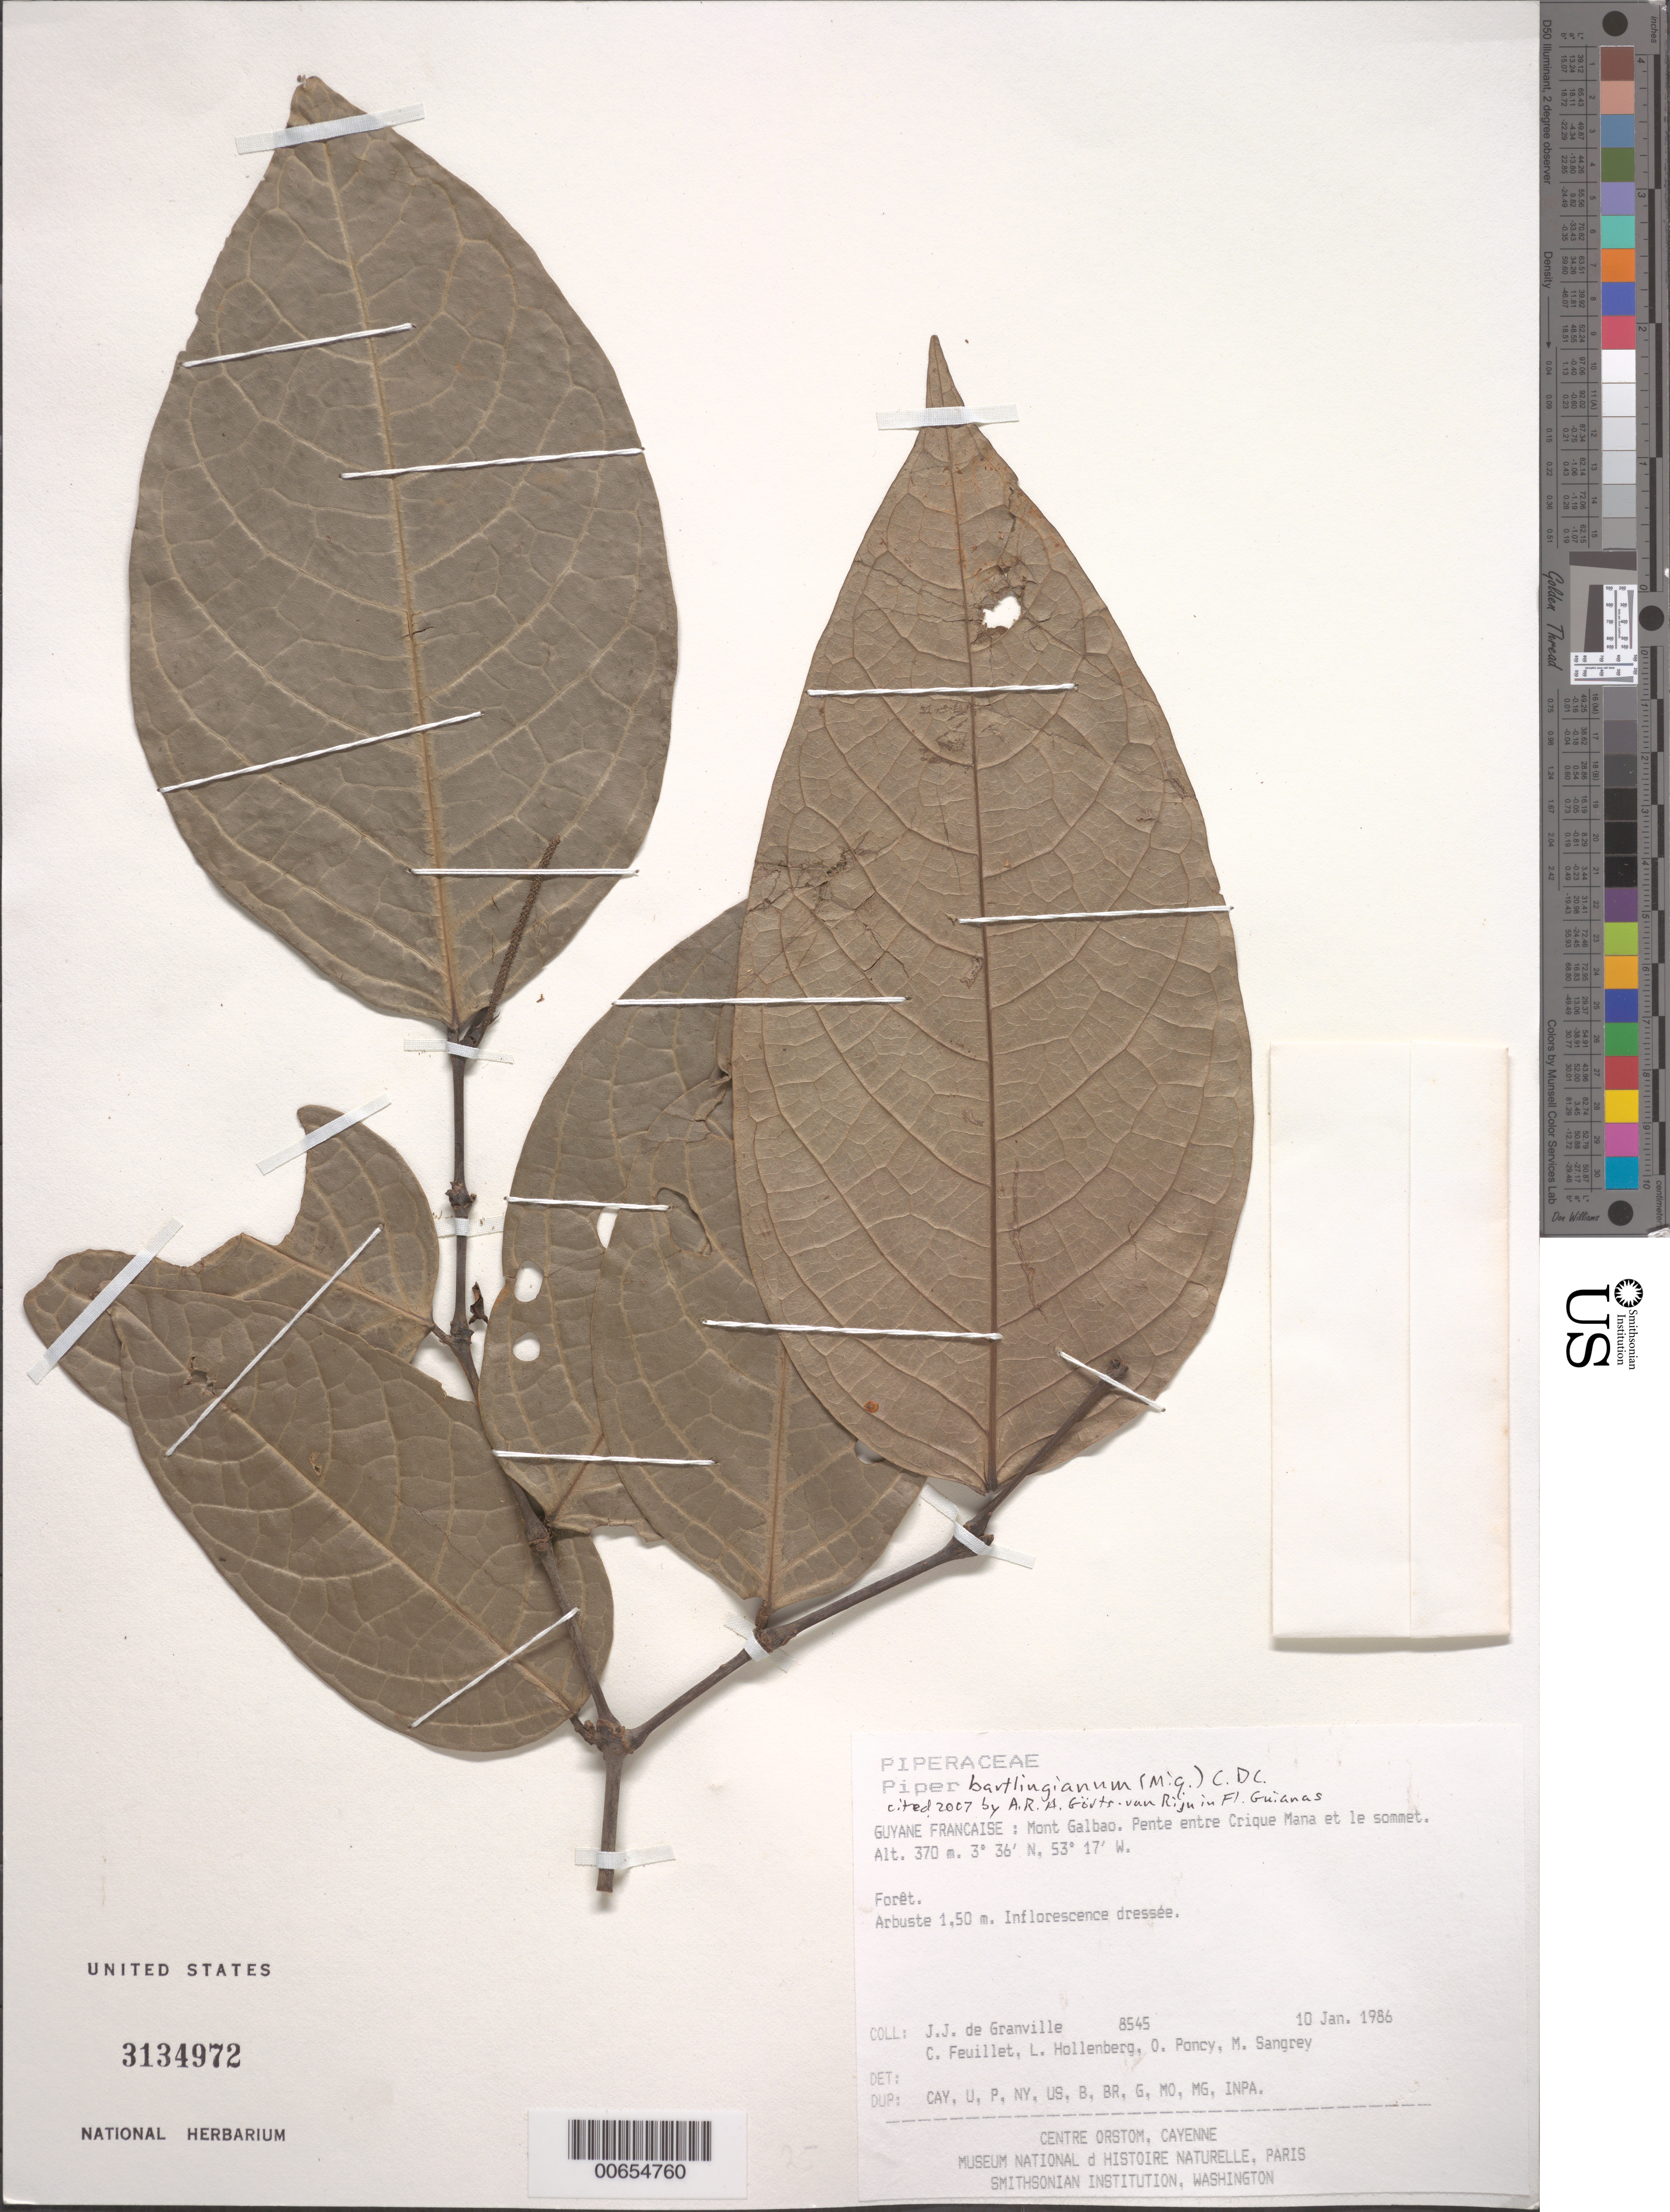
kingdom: Plantae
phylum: Tracheophyta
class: Magnoliopsida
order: Piperales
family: Piperaceae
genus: Piper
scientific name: Piper sp.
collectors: J.-J. de Granville, C. Feuillet, L. Hollenberg, O. Poncy & M. S. Sangrey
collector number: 8545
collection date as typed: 10-Jan-86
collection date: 1986-01-10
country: French Guiana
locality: Mont Galbao. Pente entre Crique Mana et le sommet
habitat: Forêt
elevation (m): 370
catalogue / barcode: US 3134972